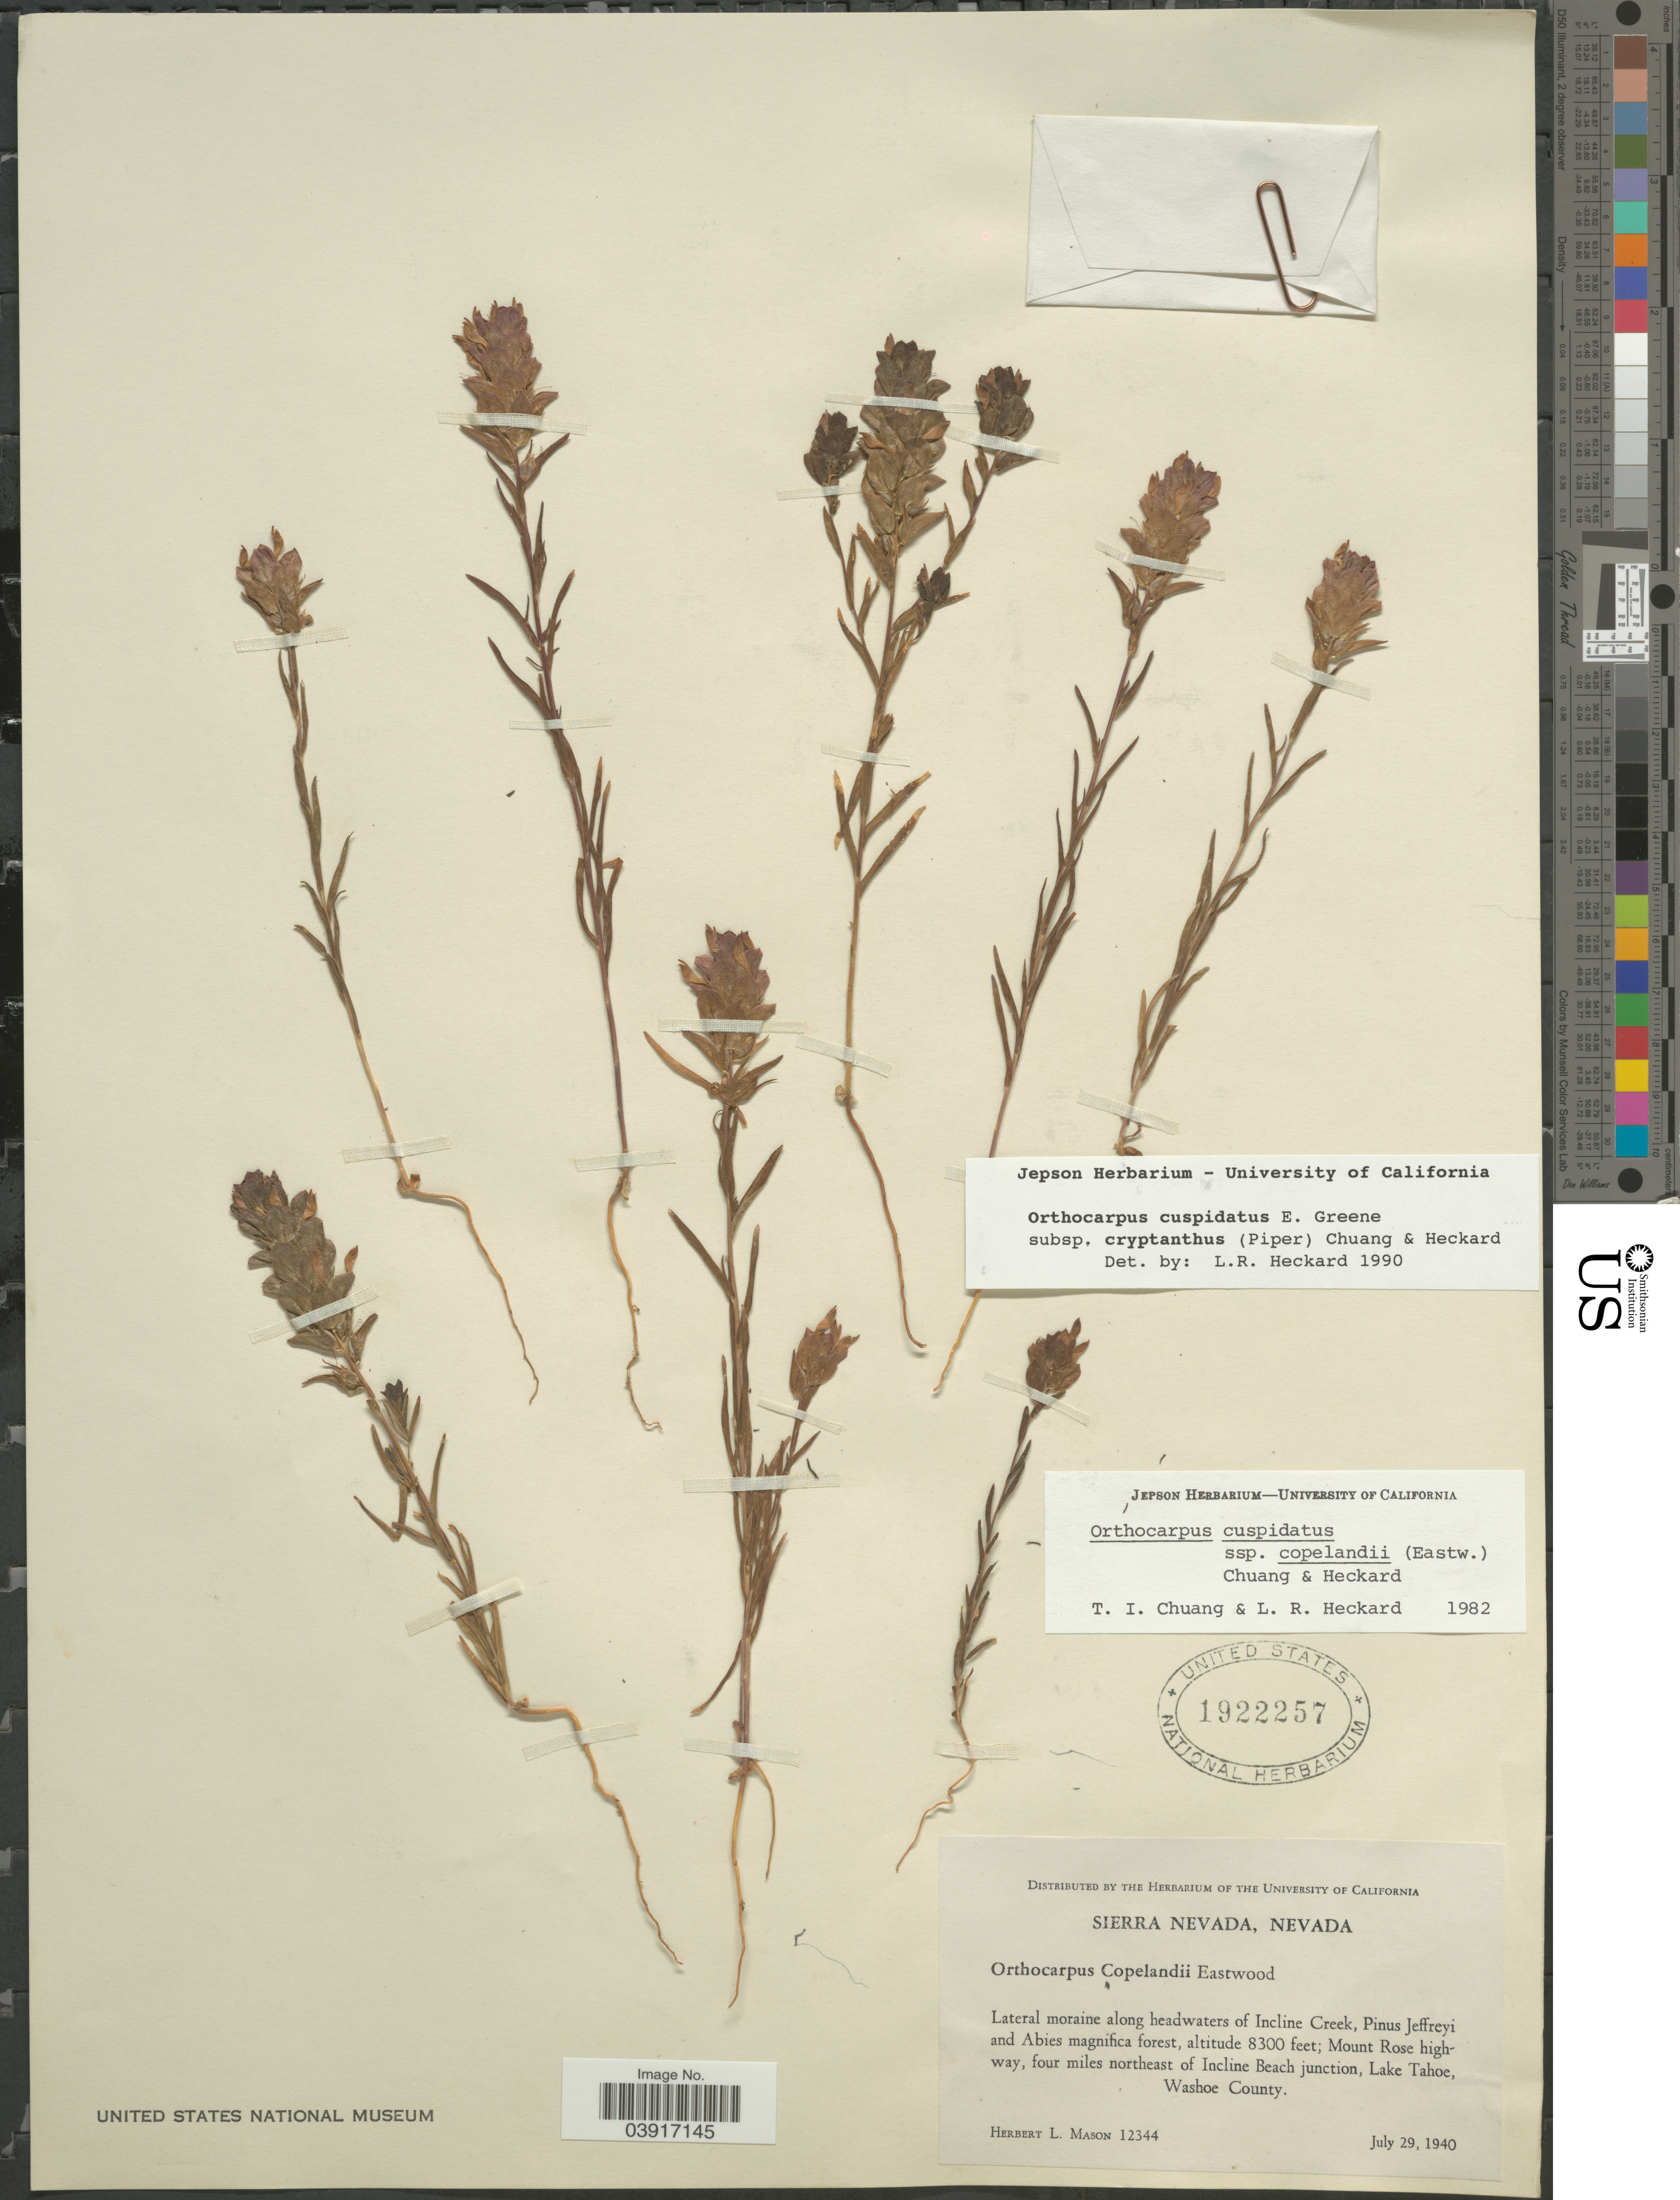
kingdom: Plantae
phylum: Tracheophyta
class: Magnoliopsida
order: Lamiales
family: Orobanchaceae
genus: Orthocarpus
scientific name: Orthocarpus cuspidatus subsp. cryptanthus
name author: (Piper) T.I. Chuang & Heckard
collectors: H. L. Mason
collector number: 12344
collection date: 1940-07-29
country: United States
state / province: Nevada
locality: Sierra Nevada. Along headwaters of Incline Creek; Mount Rose highway, four miles northeast of Incline Beach junction, Lake Tahoe, Washoe County.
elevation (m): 2530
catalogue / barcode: US 1922257